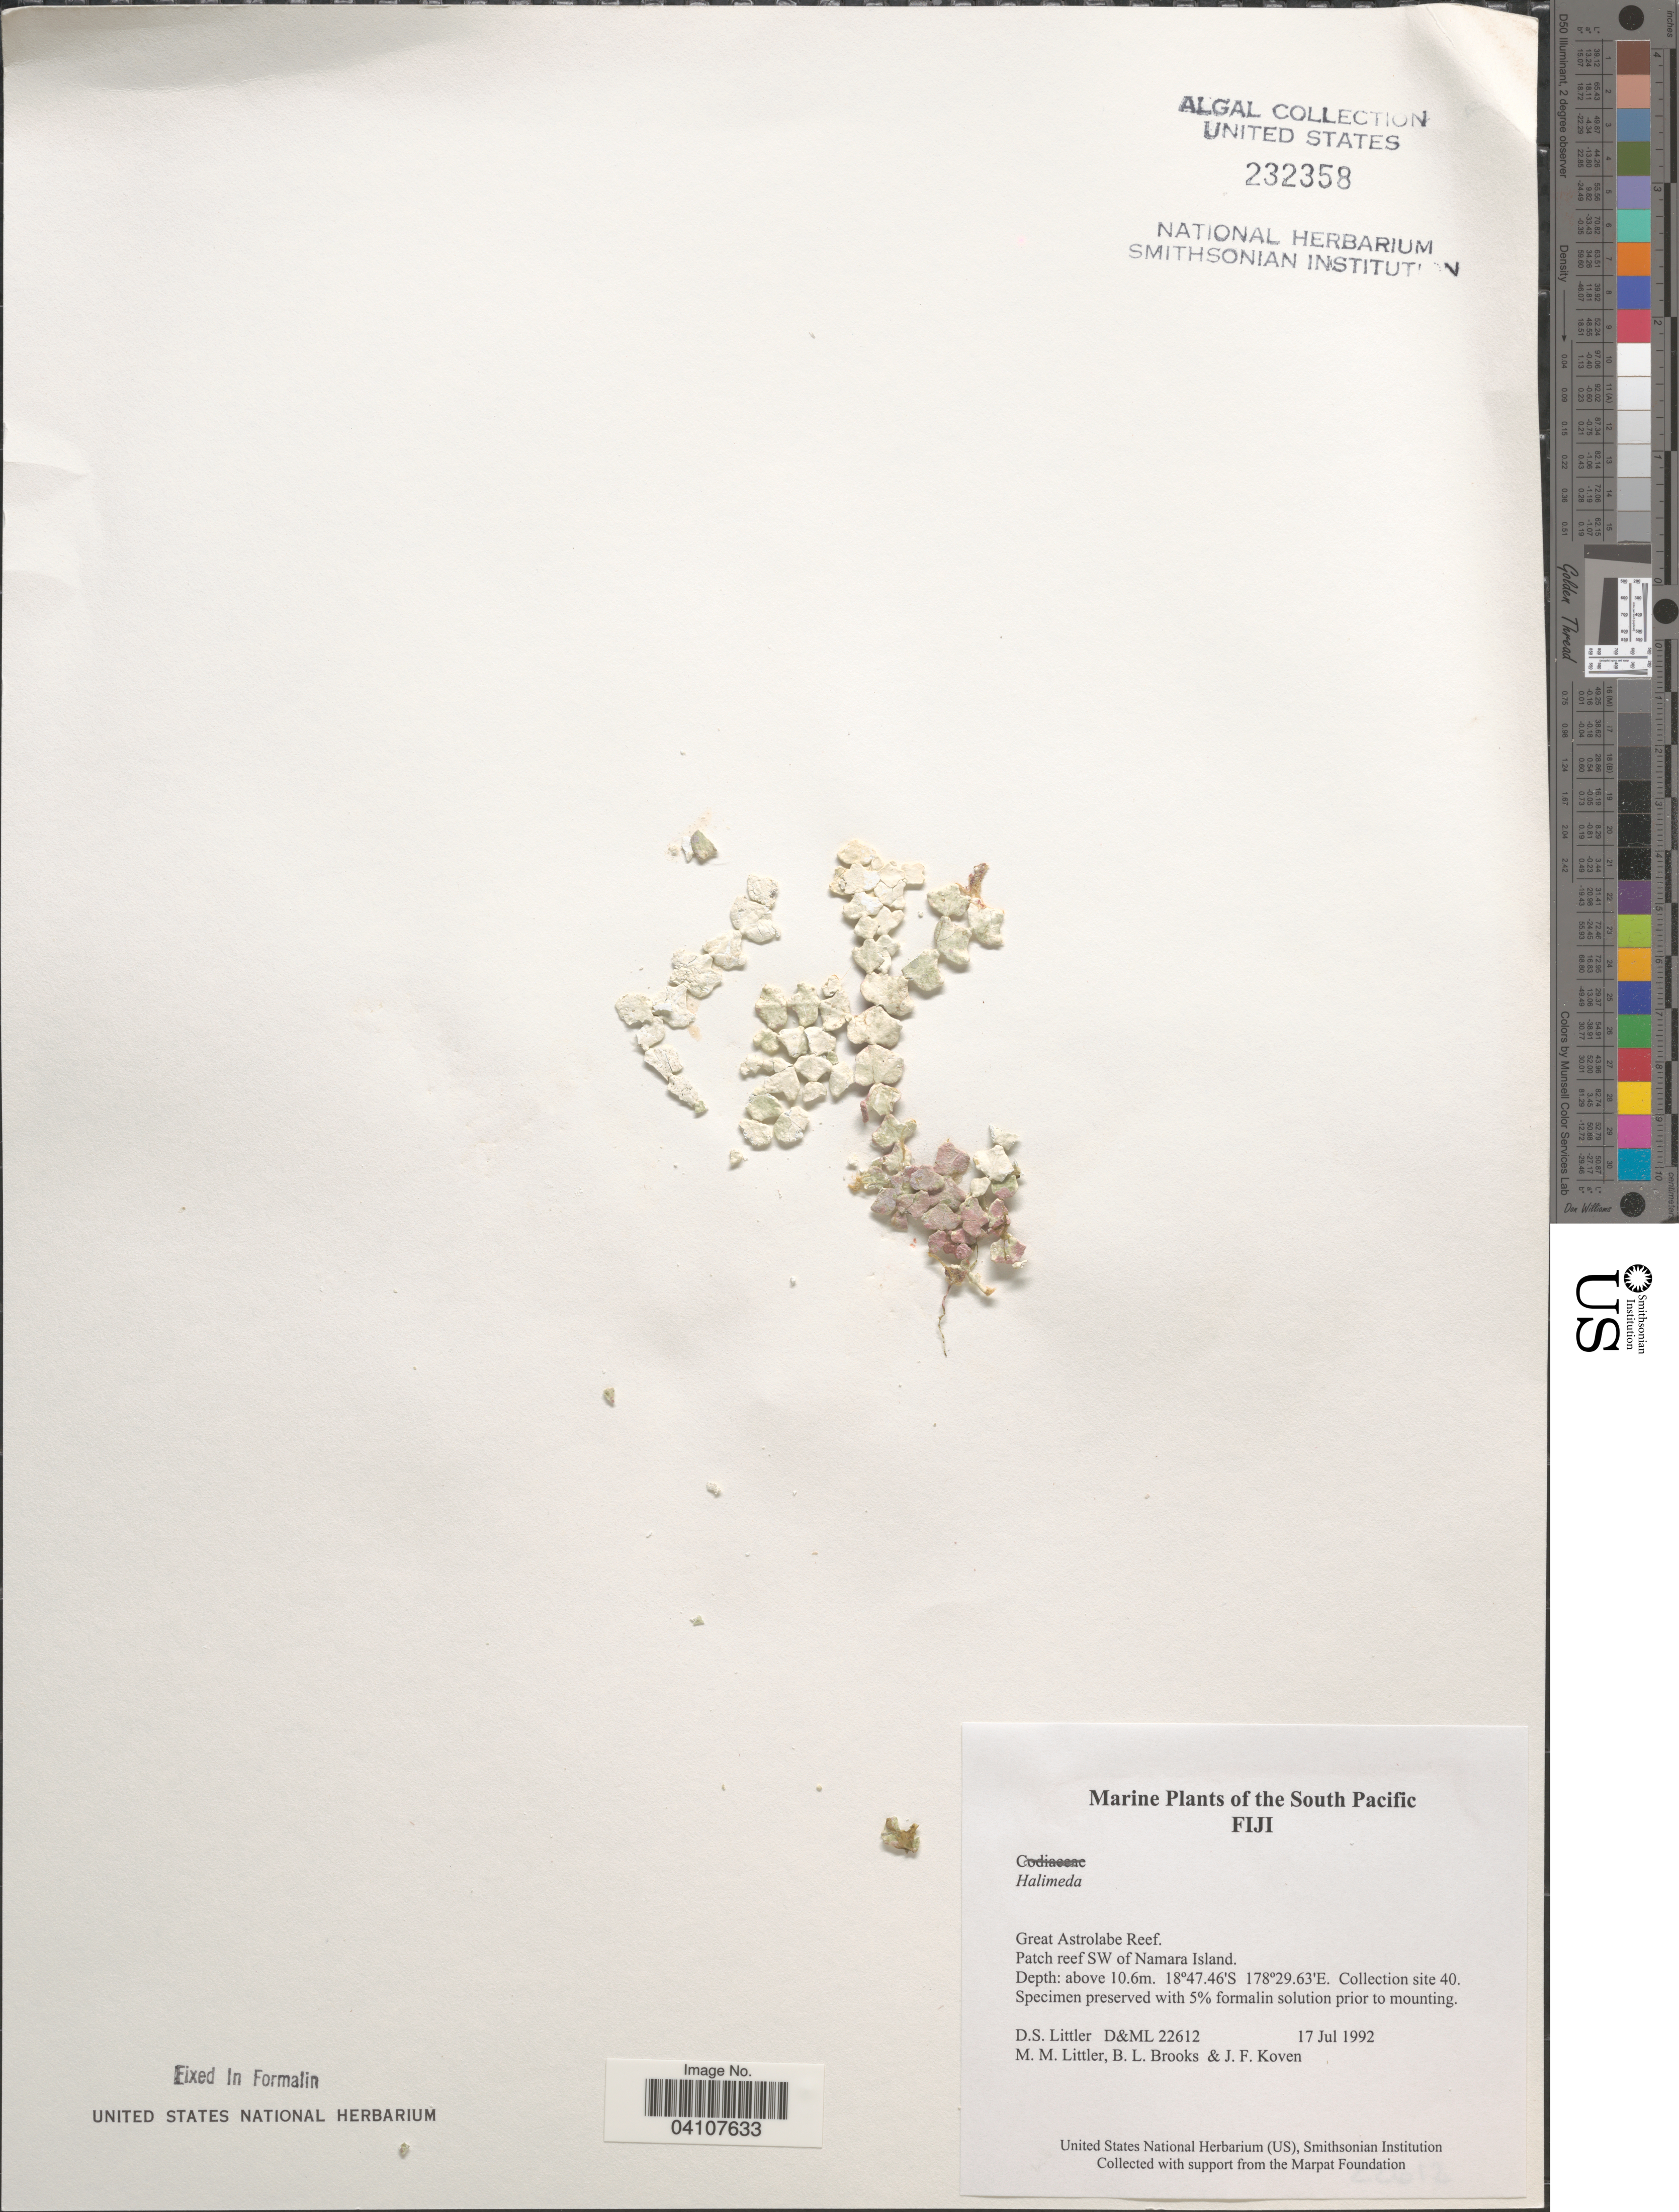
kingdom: Plantae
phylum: Chlorophyta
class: Ulvophyceae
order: Bryopsidales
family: Halimedaceae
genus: Halimeda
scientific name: Halimeda sp.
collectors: D. S. Littler, B. Brooks & J. Koven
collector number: D&ML22612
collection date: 1992-07-17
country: Fiji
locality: South Pacific. Great Astrolabe Reef. Patch reef SW of Namara Island. Collection site 40.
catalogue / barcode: US 232358